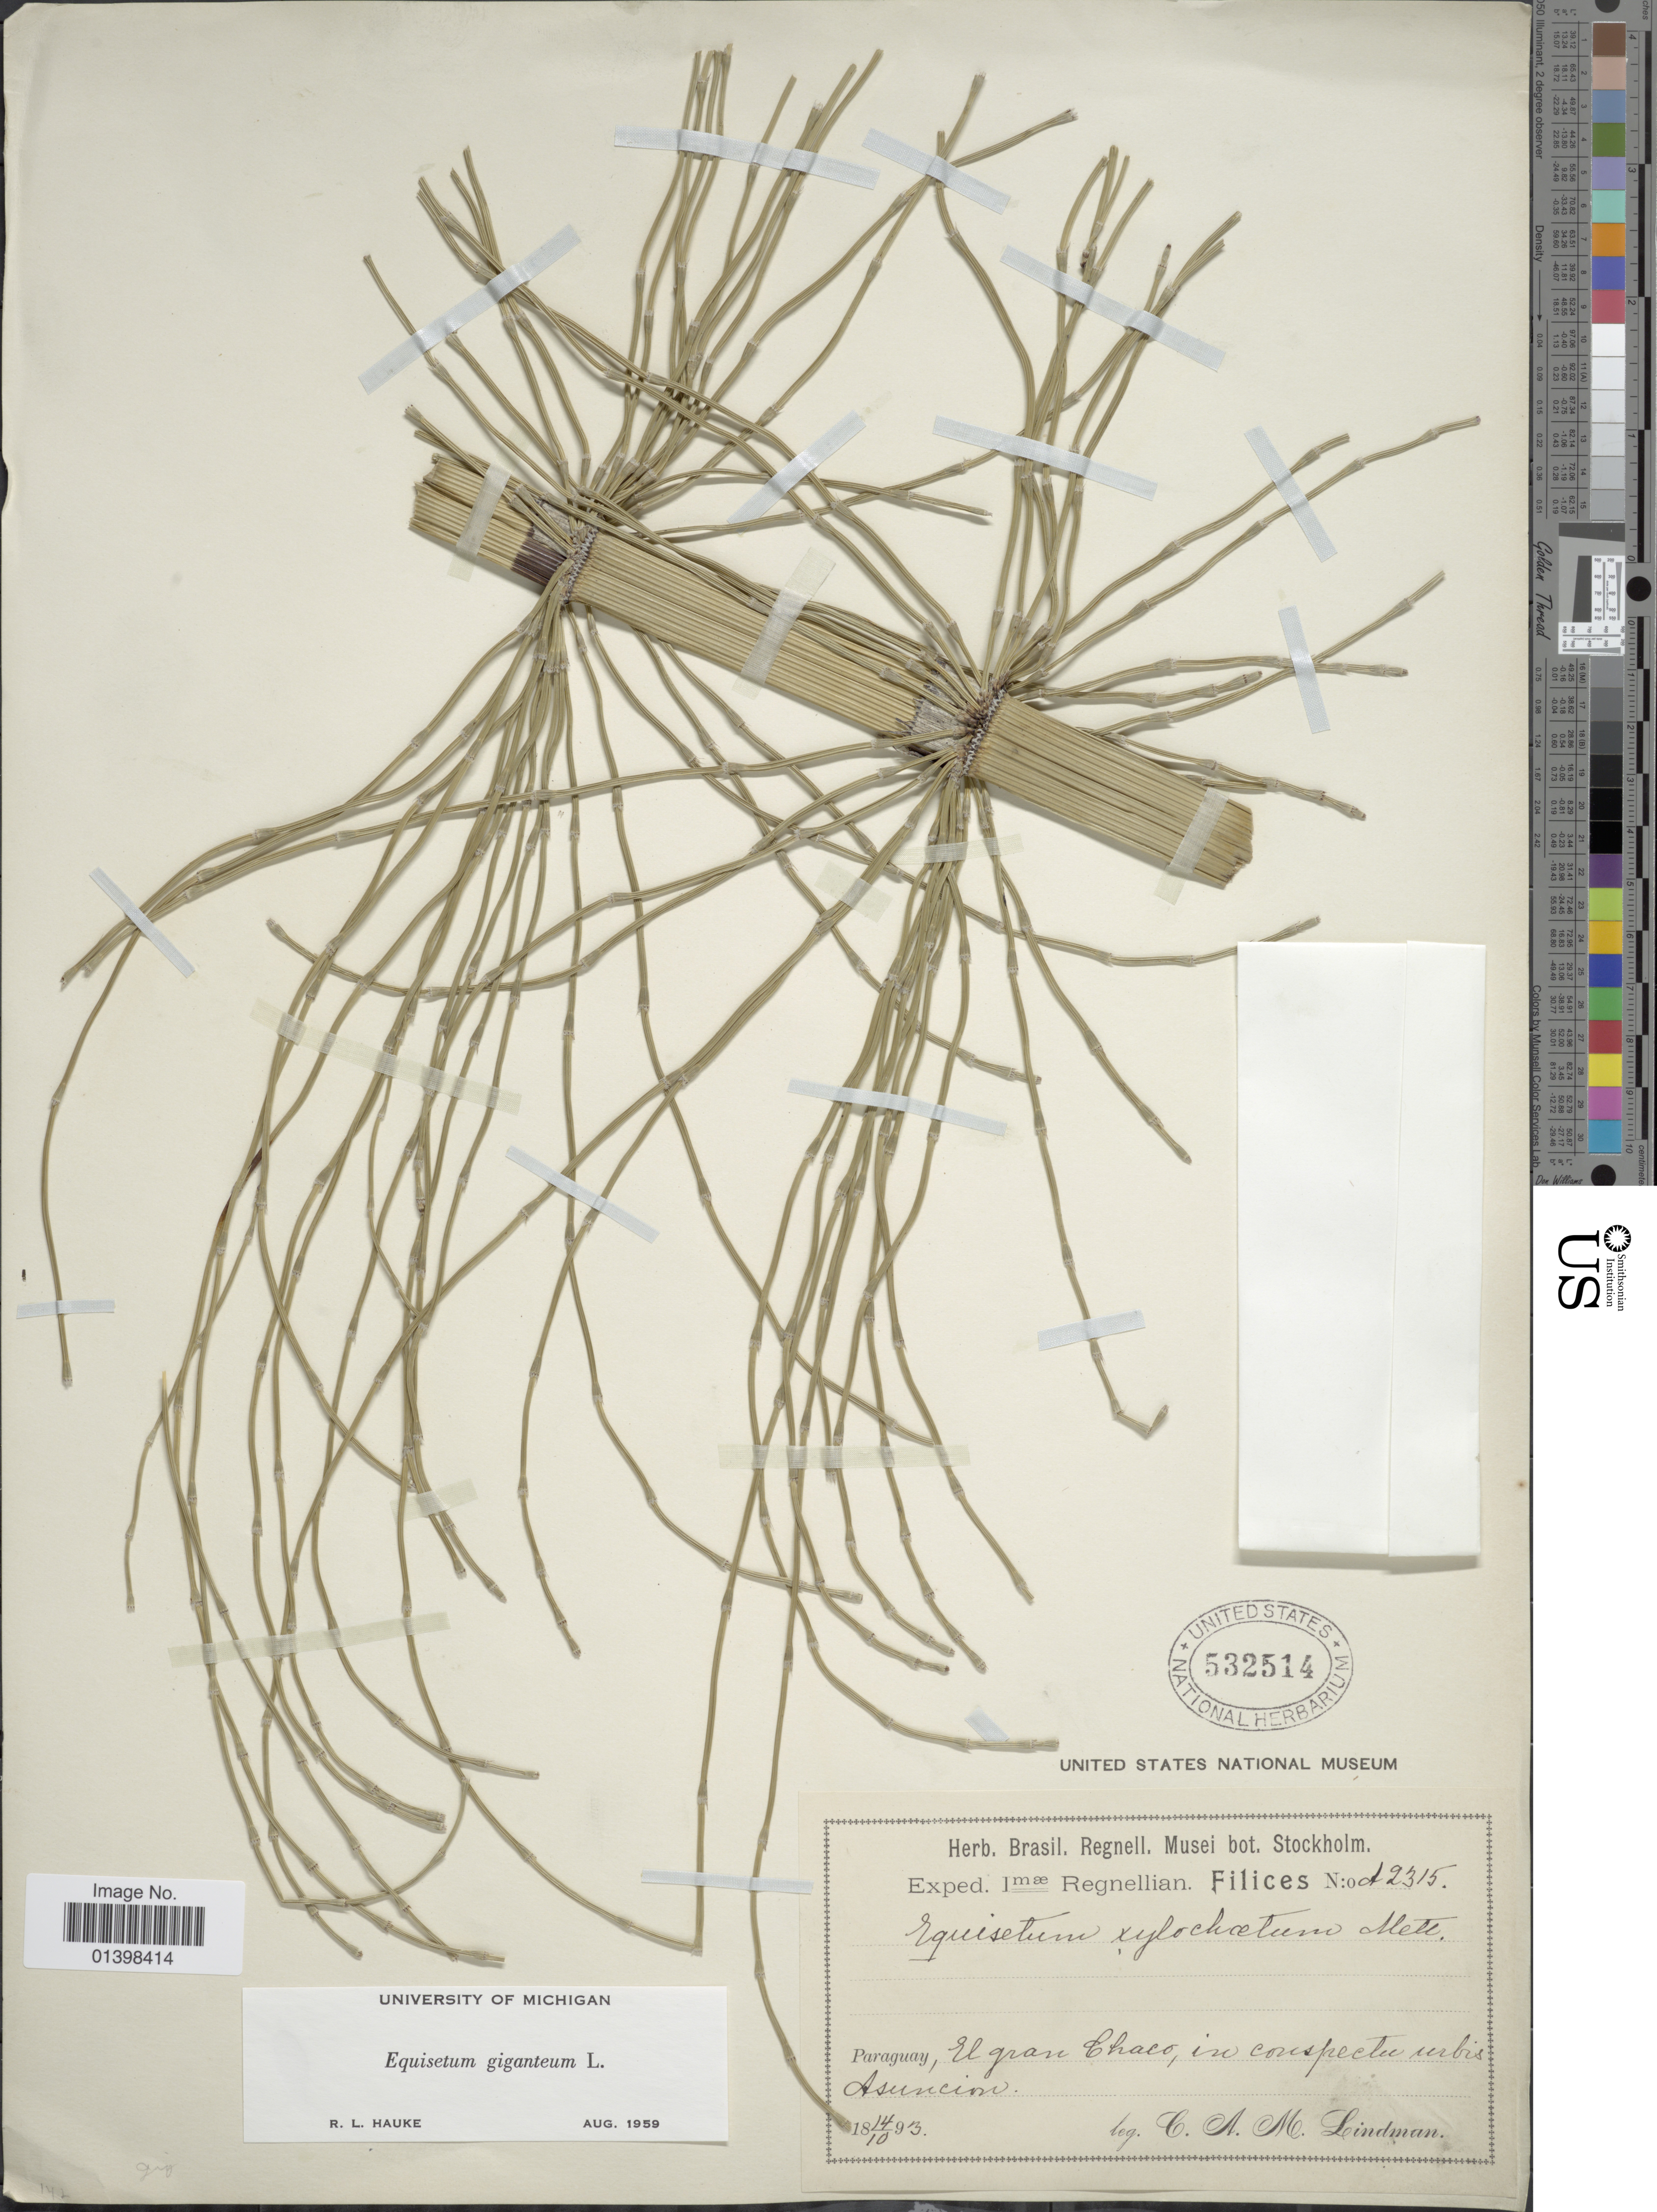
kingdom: Plantae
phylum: Tracheophyta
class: Polypodiopsida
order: Equisetales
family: Equisetaceae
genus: Equisetum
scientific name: Equisetum giganteum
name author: L.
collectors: C. A. M. Lindman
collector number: A 12315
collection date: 1893-10-14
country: Paraguay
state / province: Asuncion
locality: El gran Chaco, in conspectu urbis Asunción.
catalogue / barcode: US 532514